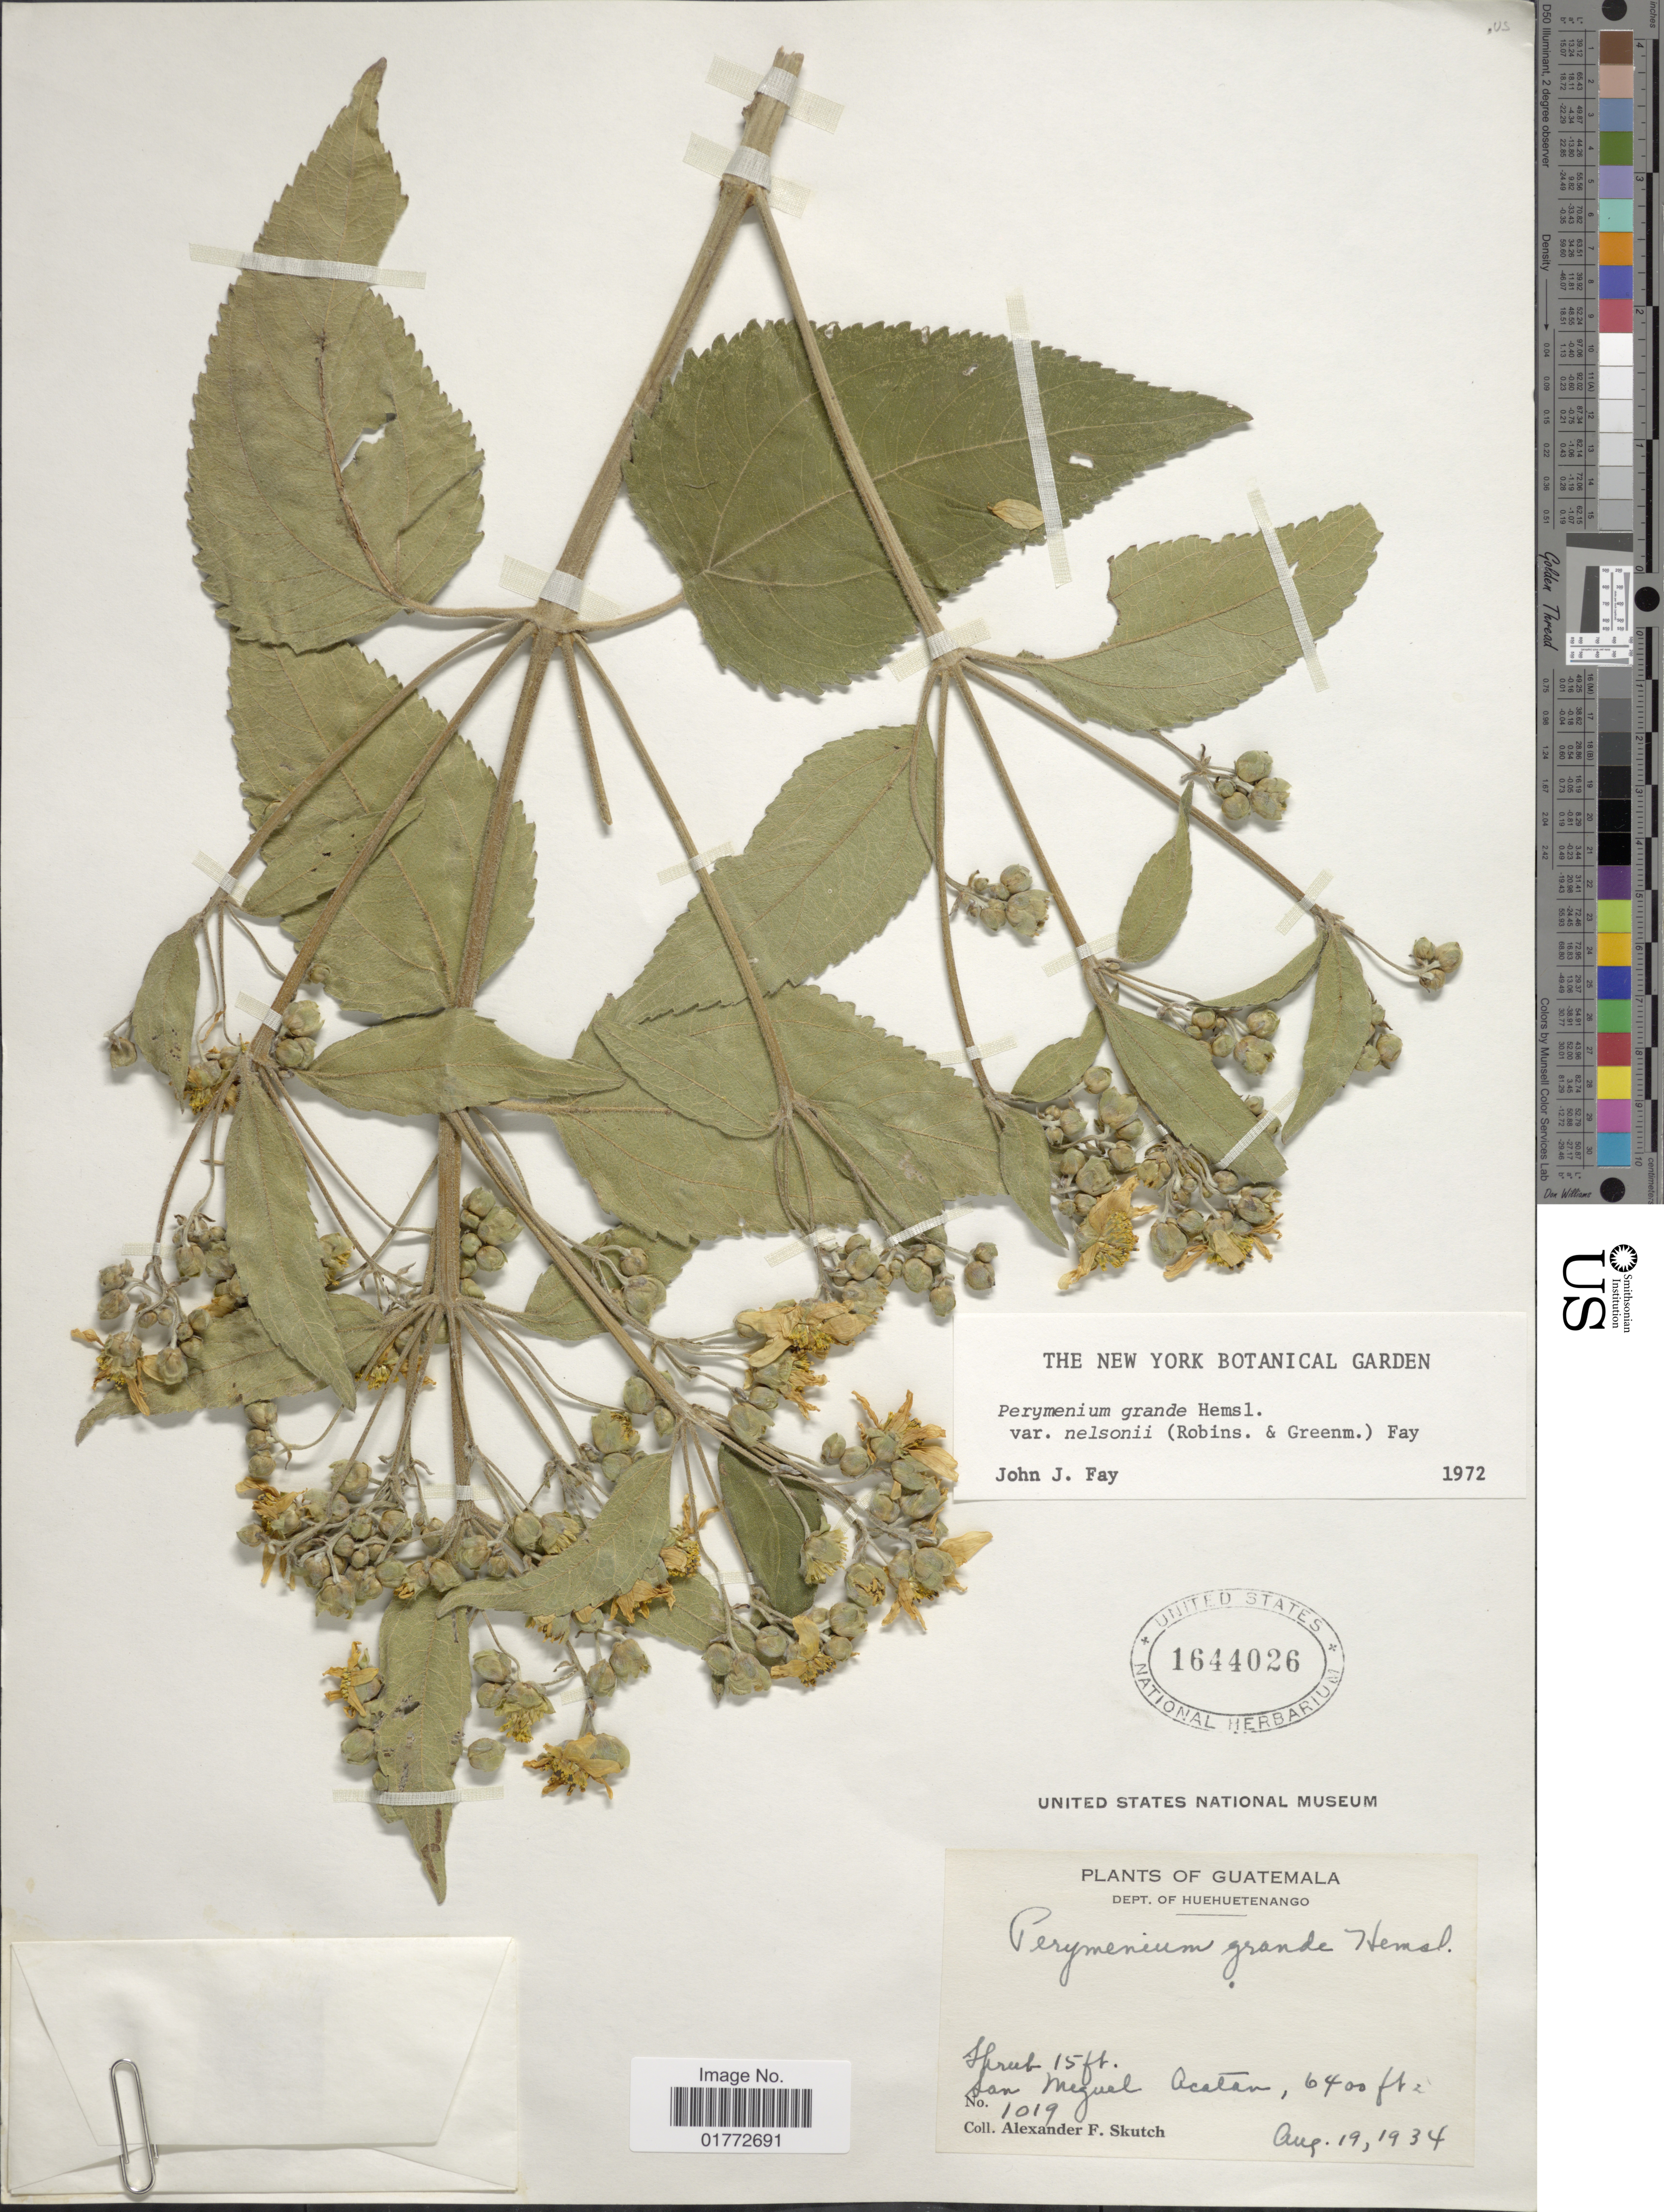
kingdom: Plantae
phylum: Tracheophyta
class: Magnoliopsida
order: Asterales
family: Asteraceae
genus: Perymenium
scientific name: Perymenium grande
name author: Hemsl.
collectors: A. F. Skutch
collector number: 1019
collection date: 1934-08-19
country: Guatemala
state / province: Huehuetenango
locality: San Miguel Acatan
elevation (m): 1951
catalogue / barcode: US 1644026